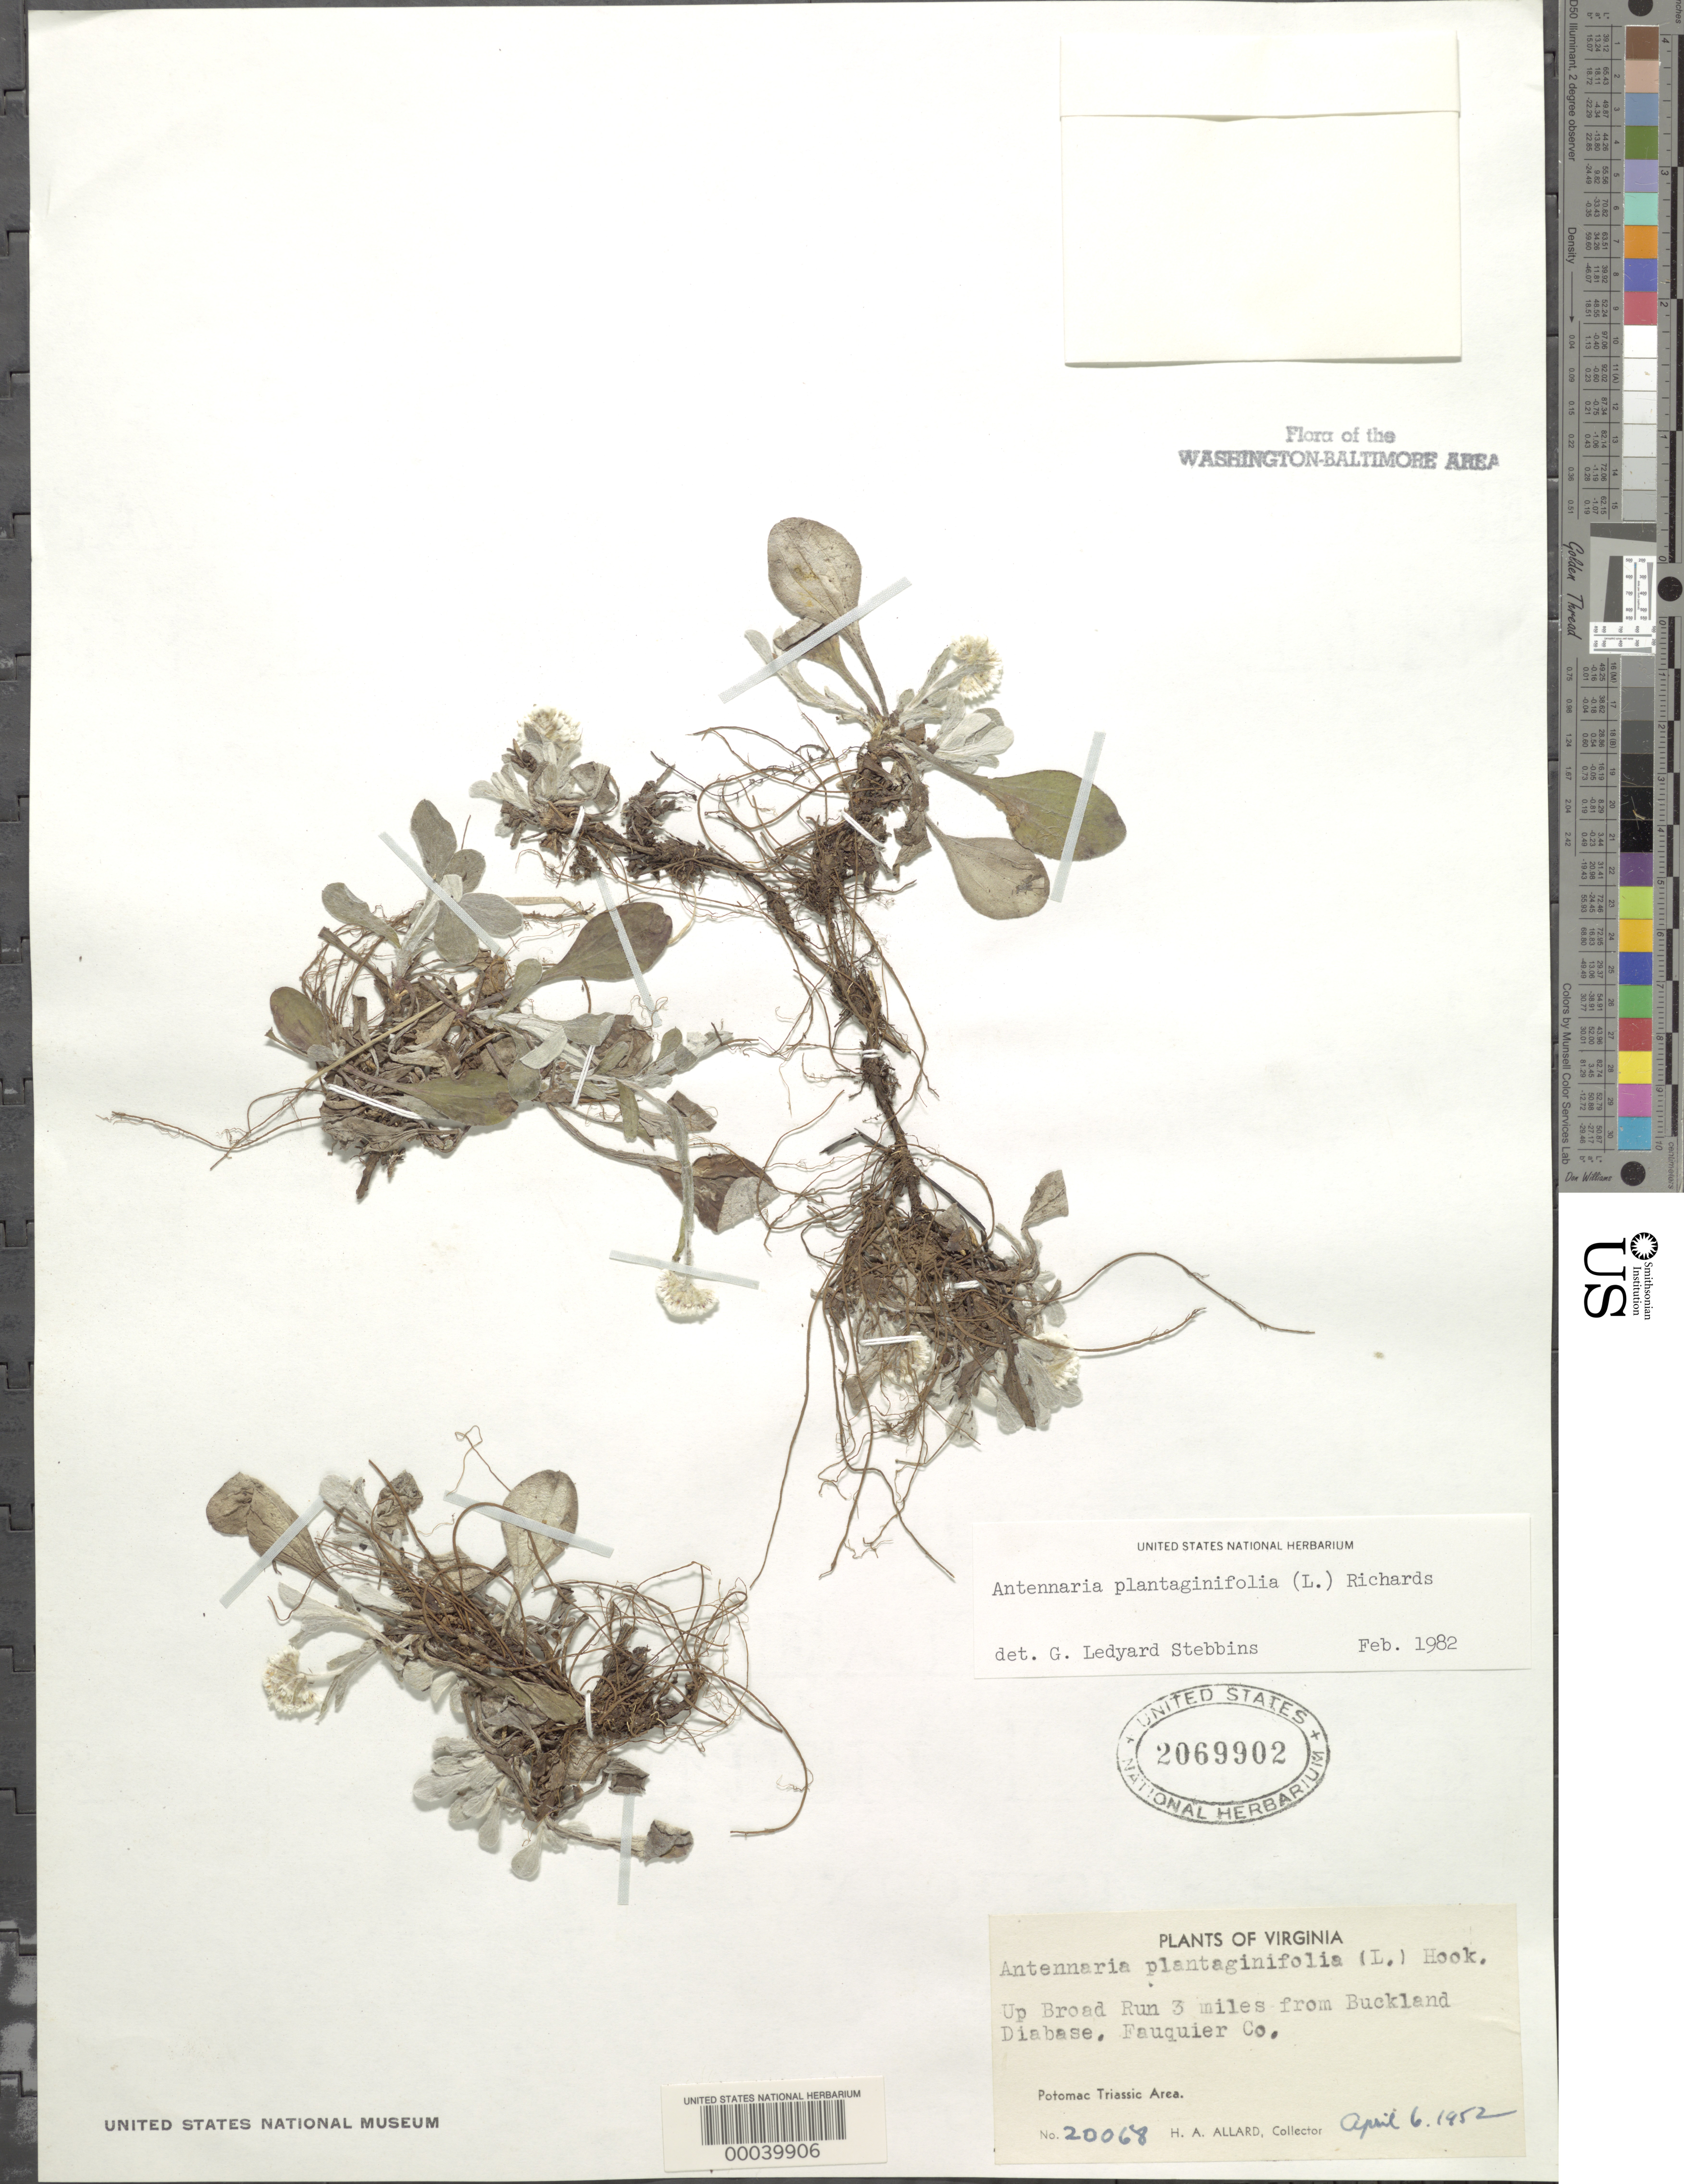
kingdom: Plantae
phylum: Tracheophyta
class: Magnoliopsida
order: Asterales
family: Asteraceae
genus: Antennaria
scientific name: Antennaria plantaginifolia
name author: (L.) Richardson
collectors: H. A. Allard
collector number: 20068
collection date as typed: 06 Apr 1952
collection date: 1952-04-06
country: United States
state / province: Virginia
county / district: Fauquier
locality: Broad Run upstream from Buckland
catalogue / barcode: US 2069902